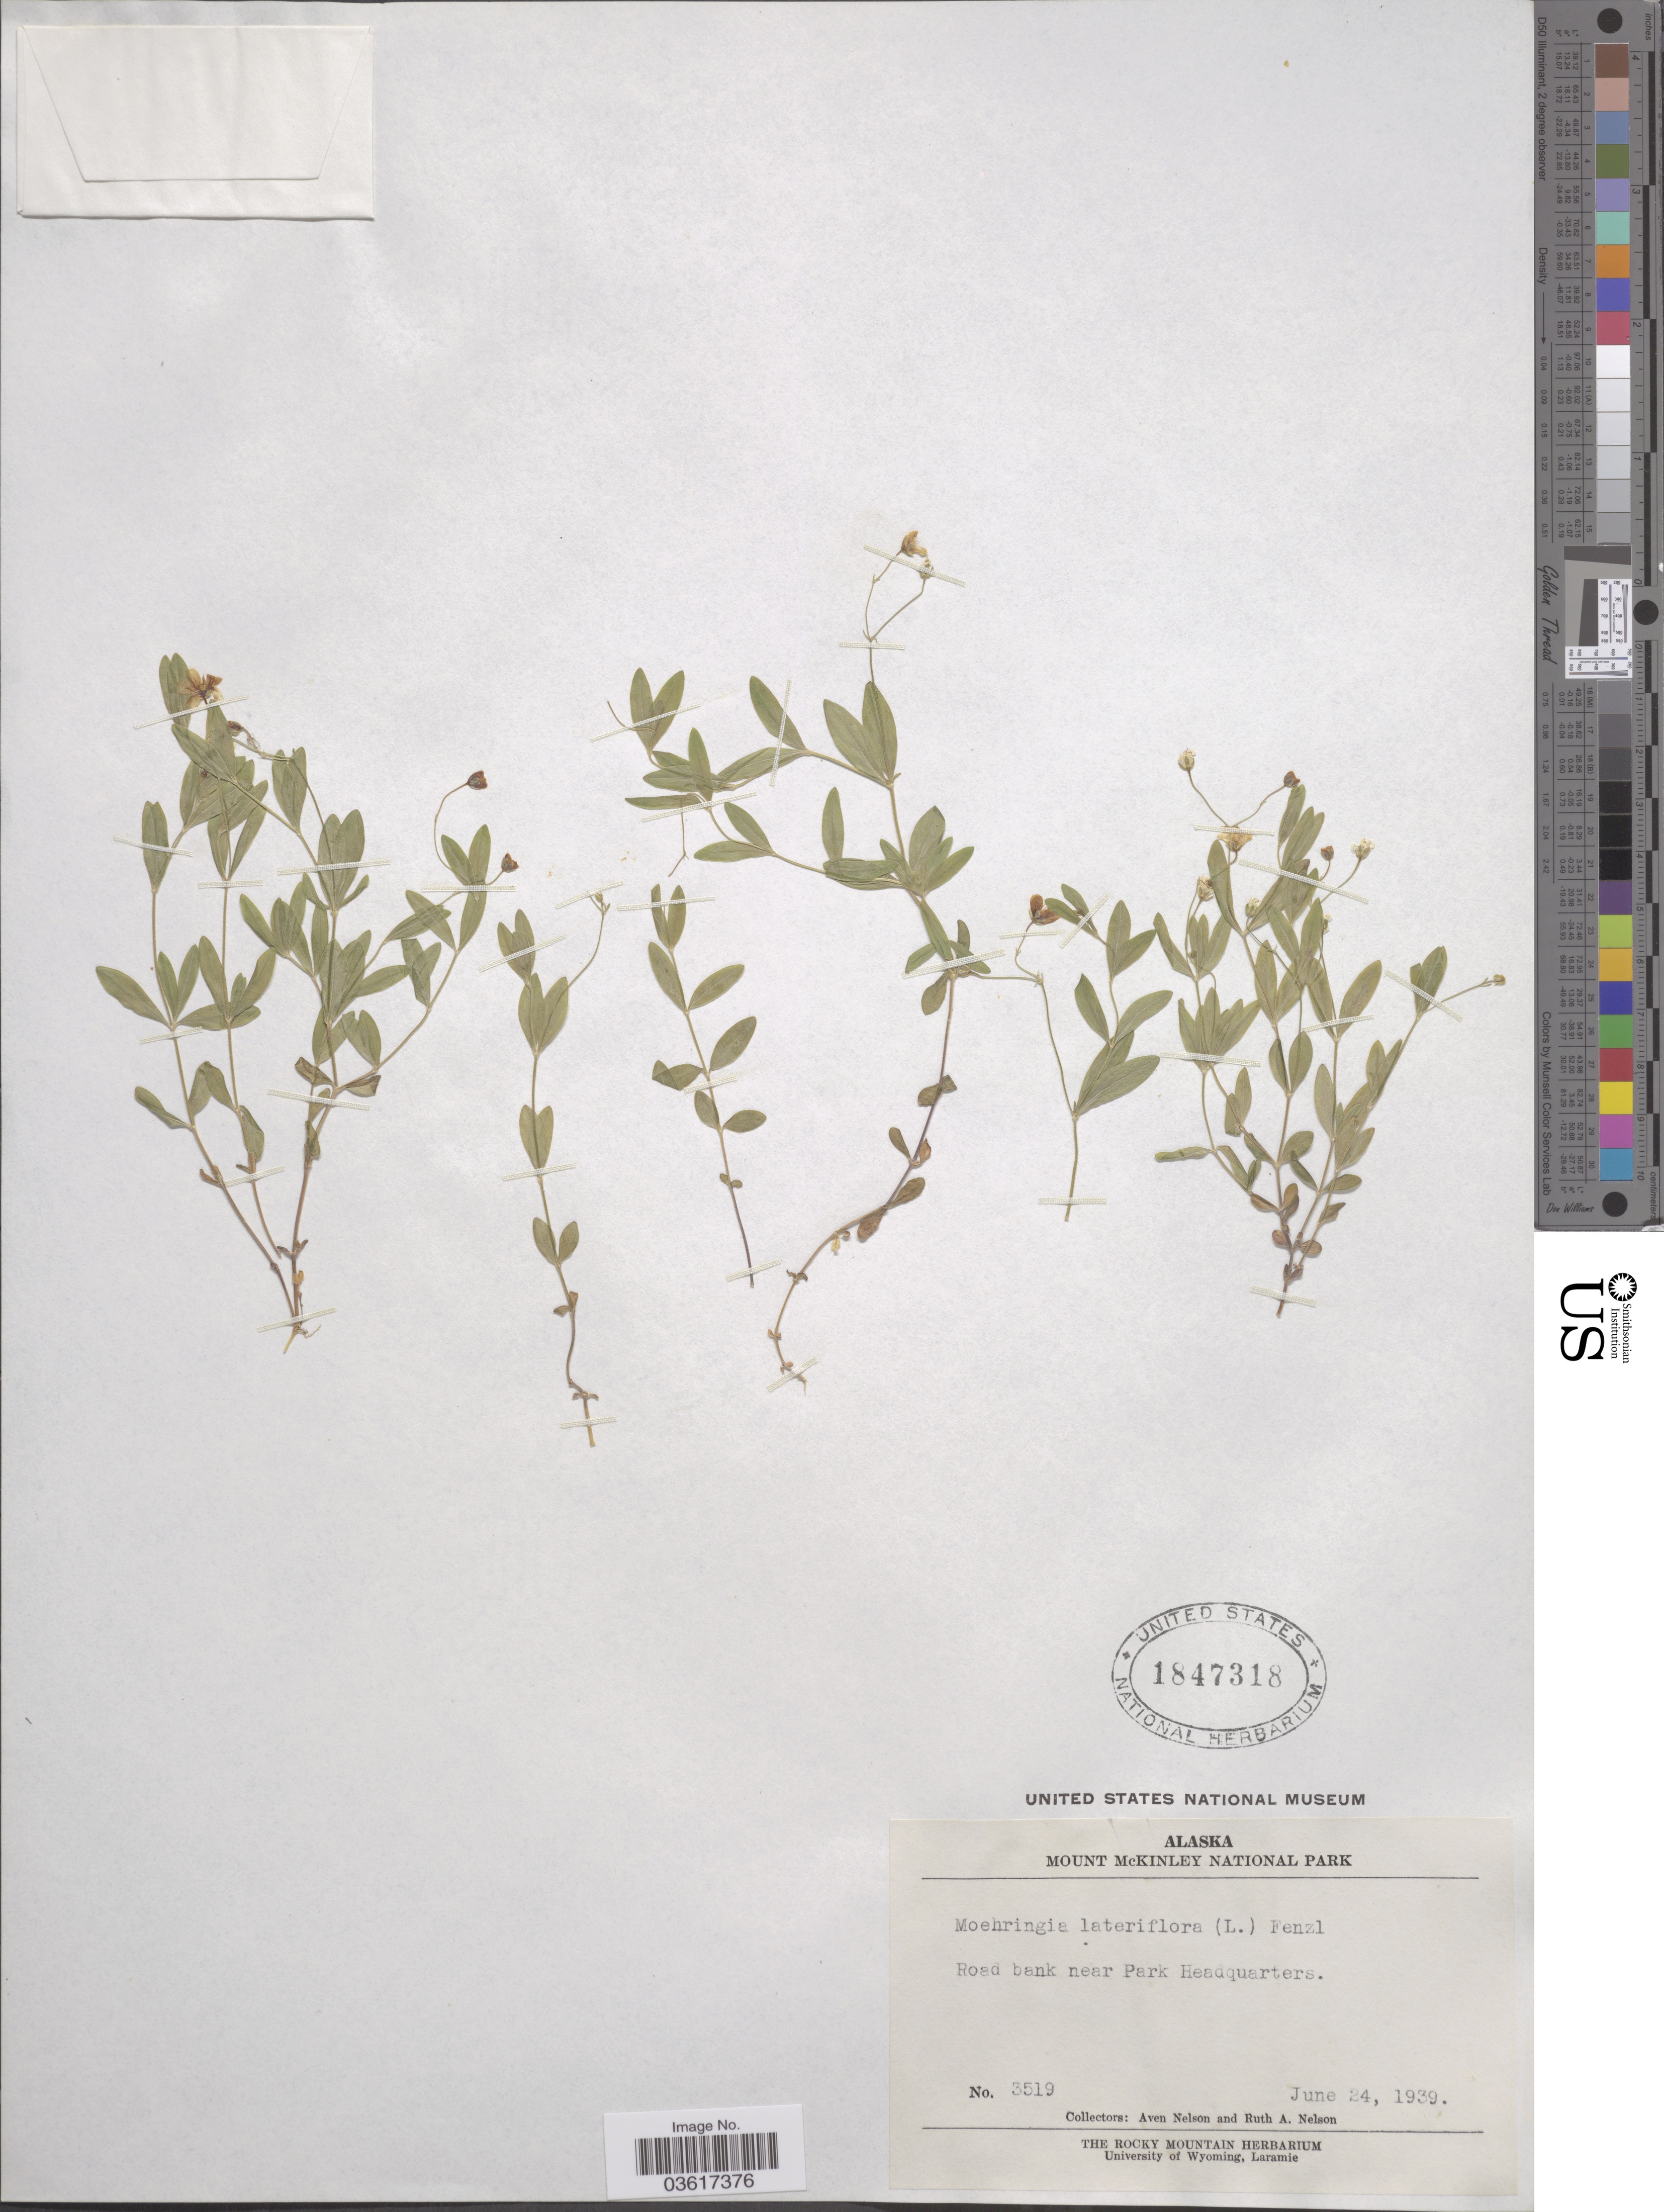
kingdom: Plantae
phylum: Tracheophyta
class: Magnoliopsida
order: Caryophyllales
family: Caryophyllaceae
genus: Moehringia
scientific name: Moehringia lateriflora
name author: (L.) Fenzl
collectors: A. Nelson & R. A. Nelson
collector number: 3519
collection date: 1939-06-24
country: United States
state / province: Alaska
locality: Mount McKinley National Park. Road bank near Park Headquarters.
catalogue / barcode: US 1847318